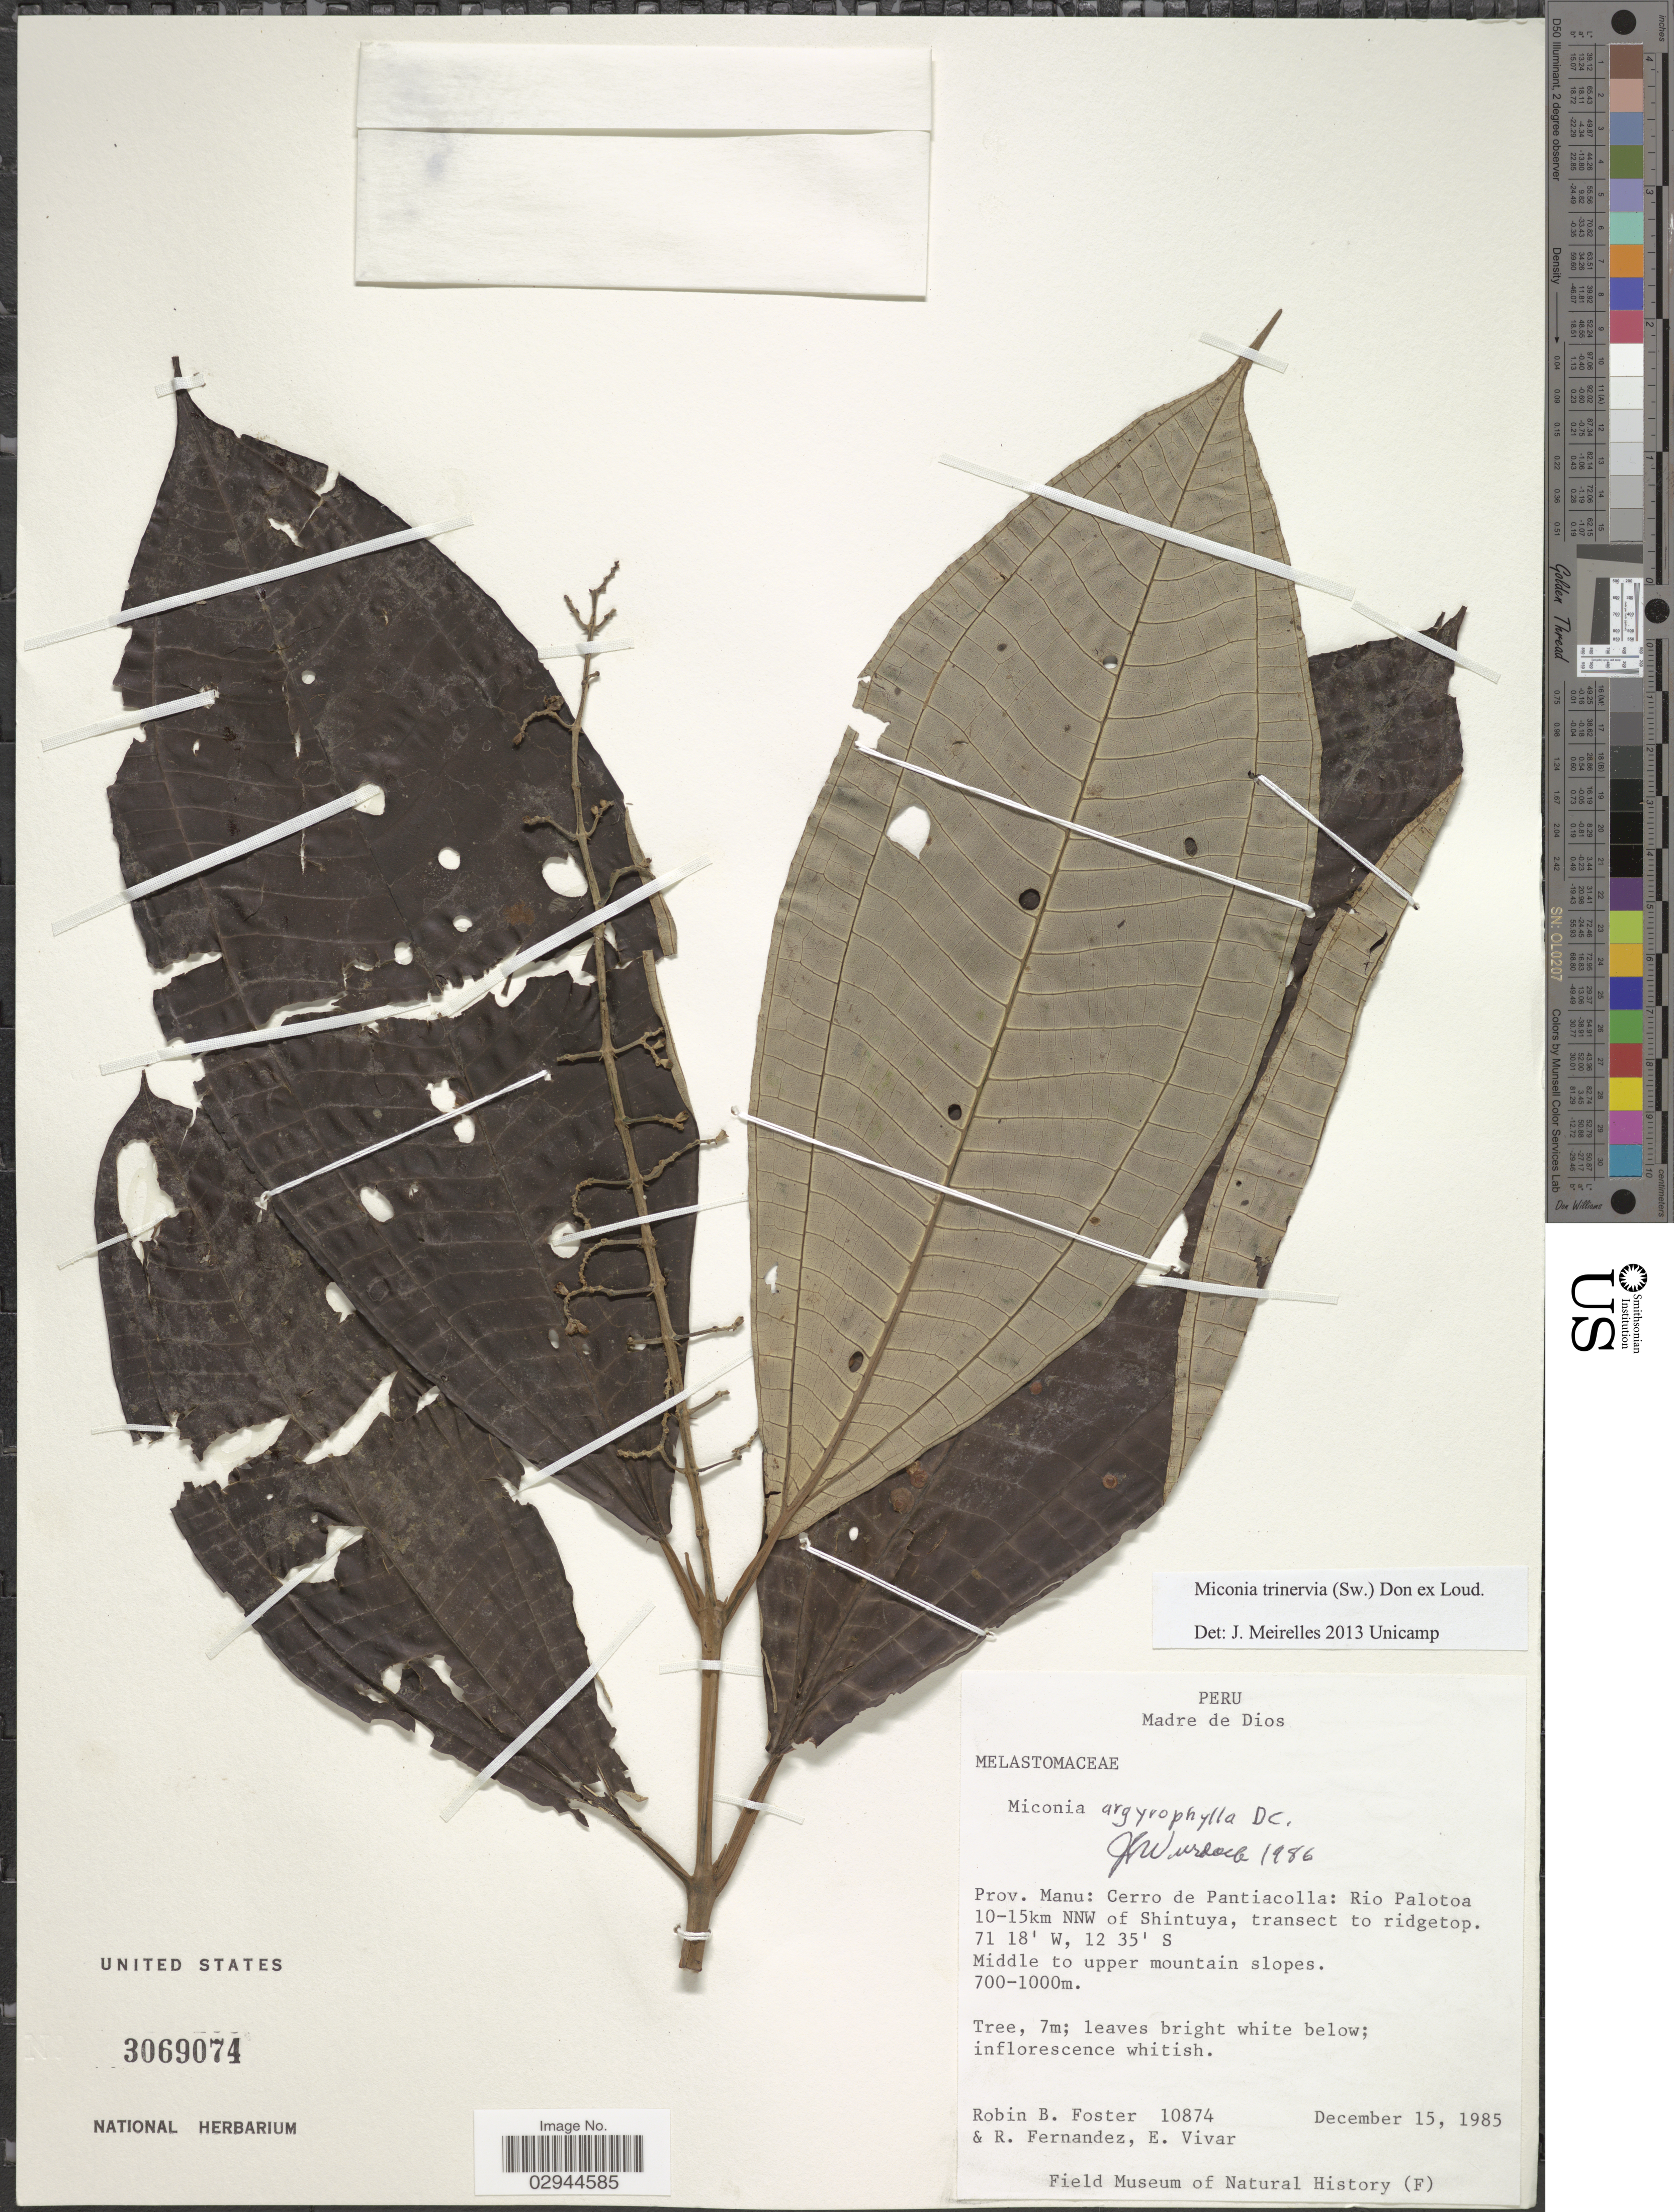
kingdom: Plantae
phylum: Tracheophyta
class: Magnoliopsida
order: Myrtales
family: Melastomataceae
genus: Miconia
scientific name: Miconia trinervia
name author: (Sw.) D. Don ex Loudon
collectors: R. B. Foster, R. Fernandez & E. Vivar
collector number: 10874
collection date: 1985-12-15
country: Peru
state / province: Madre de Dios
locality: Prov. Manu, Cerro de Pantiocolla, Rio Palotoa 10-15km NNW of Shintuya, transect to ridgetop.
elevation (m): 700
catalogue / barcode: US 3069074